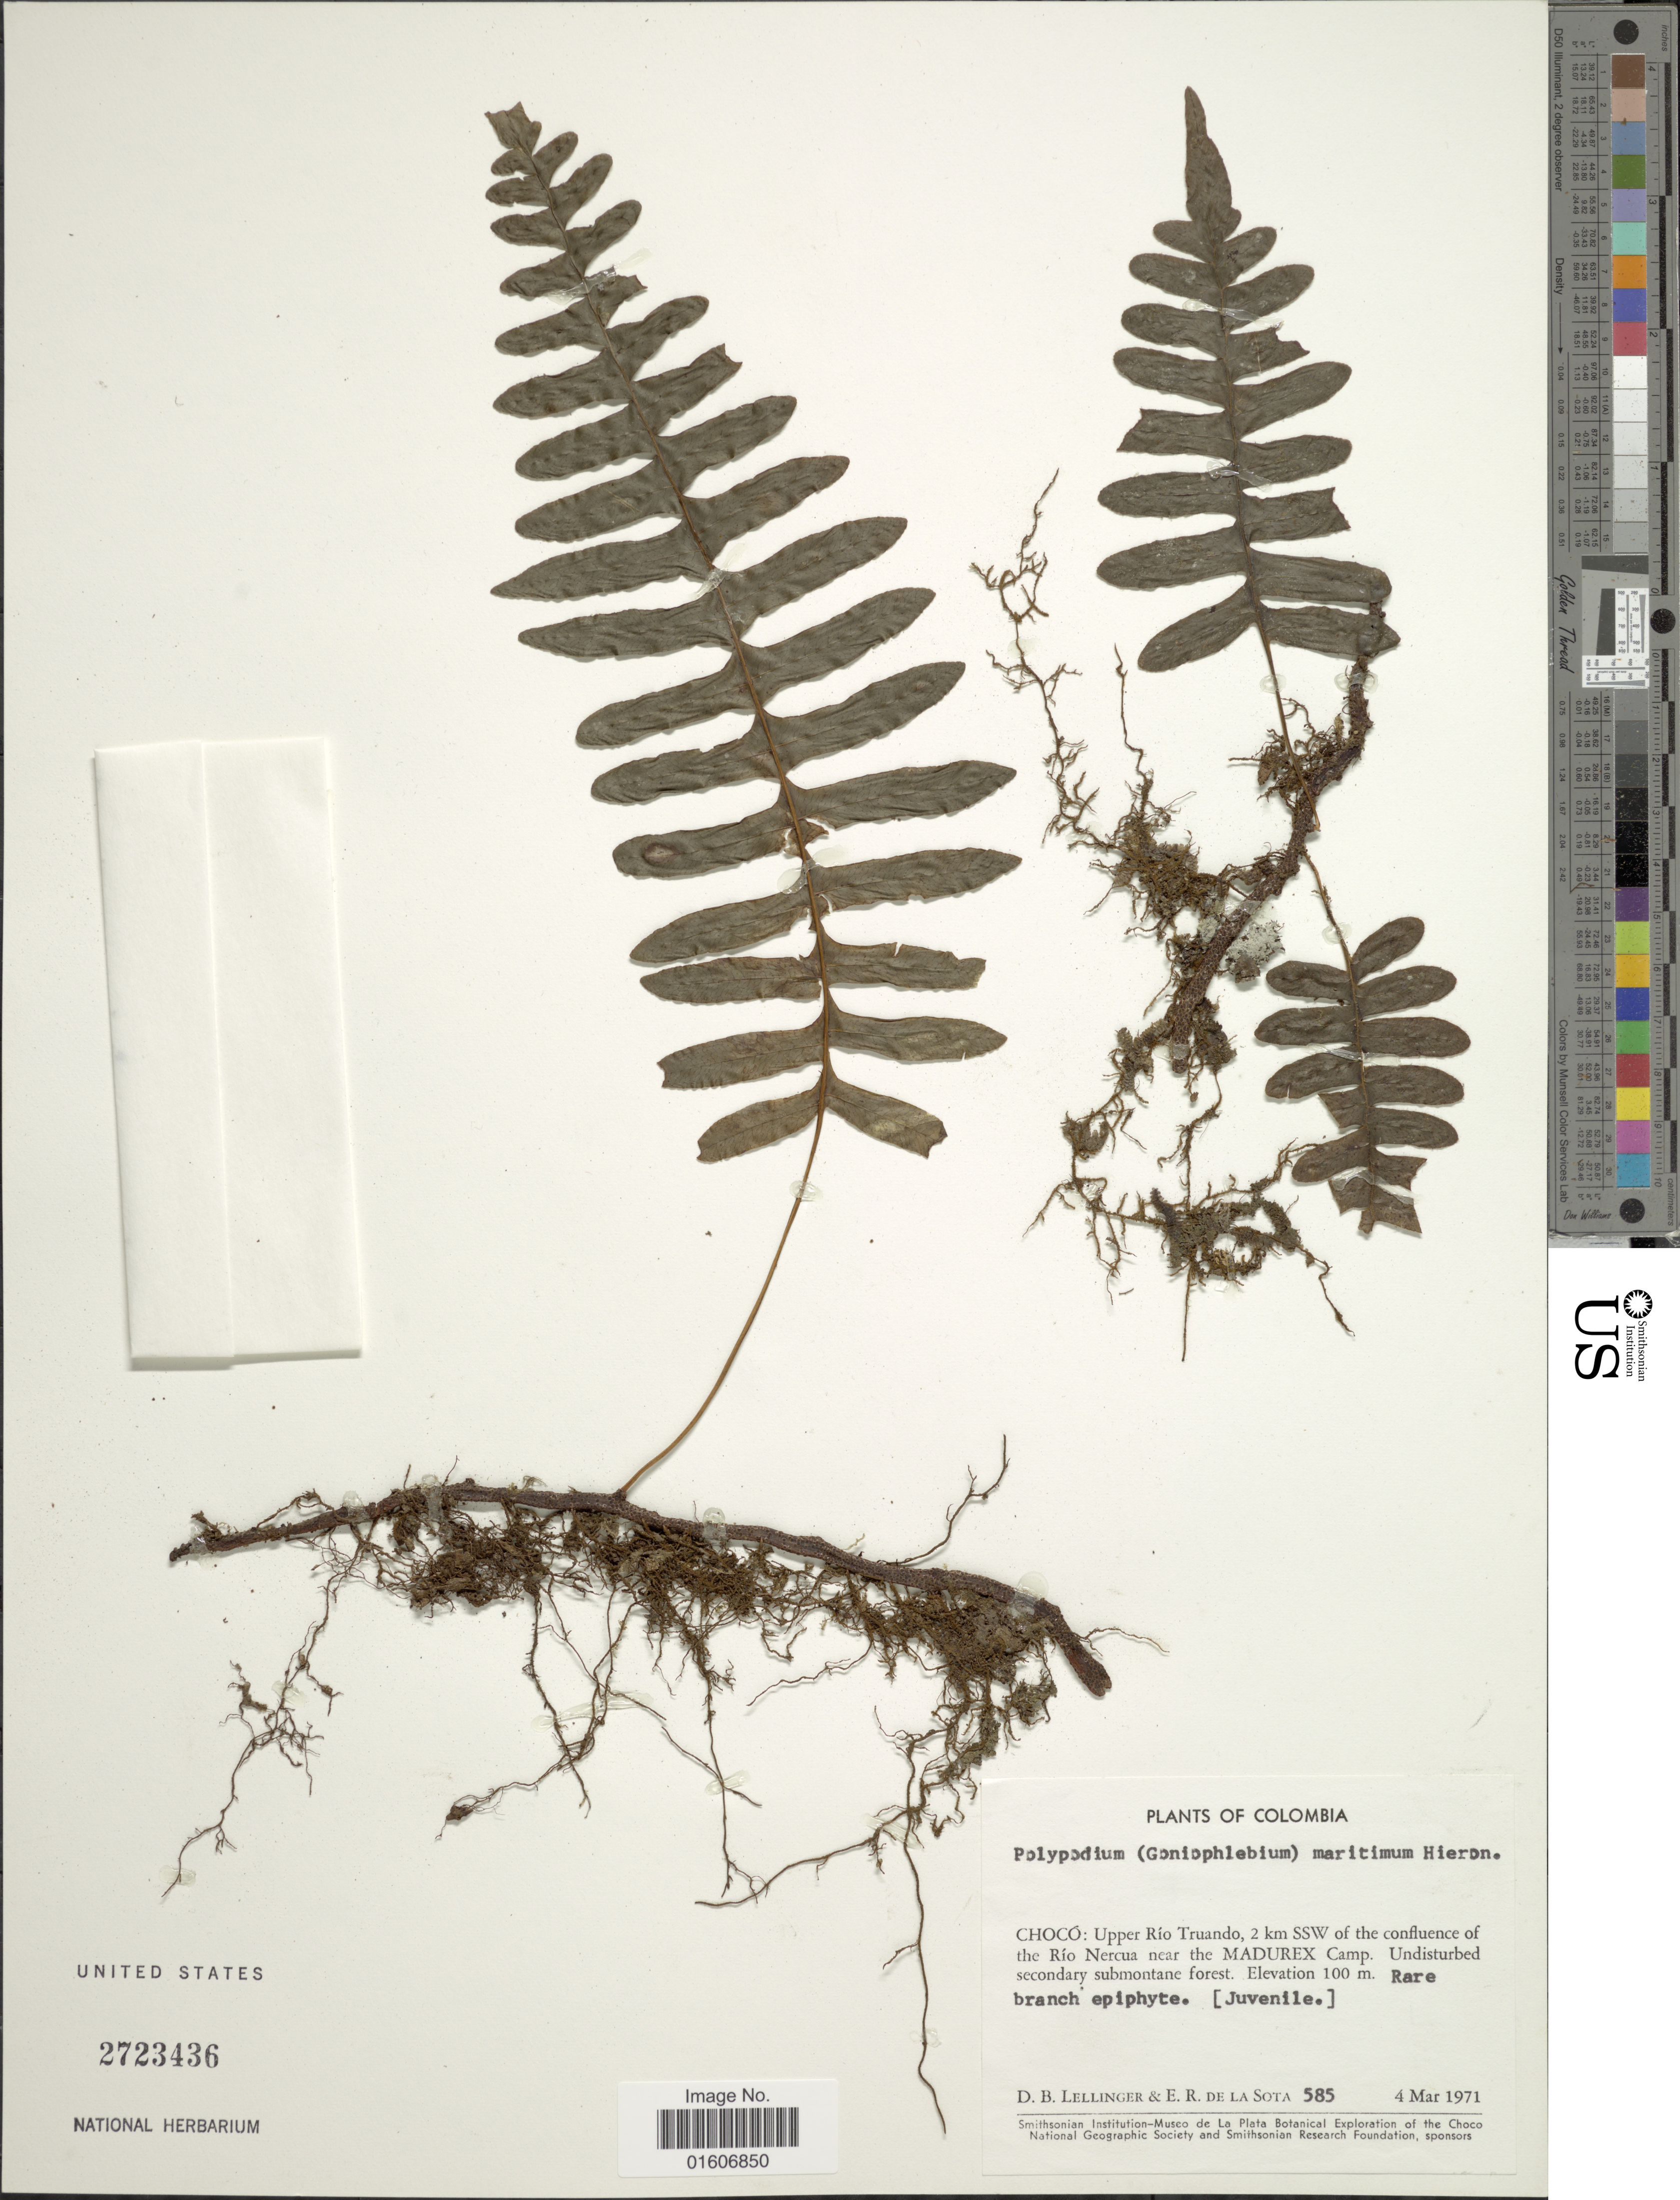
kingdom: Plantae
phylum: Tracheophyta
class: Polypodiopsida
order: Polypodiales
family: Polypodiaceae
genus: Serpocaulon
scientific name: Serpocaulon maritimum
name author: (Hieron.) A.R. Sm.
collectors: D. B. Lellinger & E. R. de la Sota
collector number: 585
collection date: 1971-03-04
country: Colombia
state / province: Chocó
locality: Upper Río Truando, 2 km SSW of the confluence of the Río Nercua near the MADUREX Camp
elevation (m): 100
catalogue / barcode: US 2723436